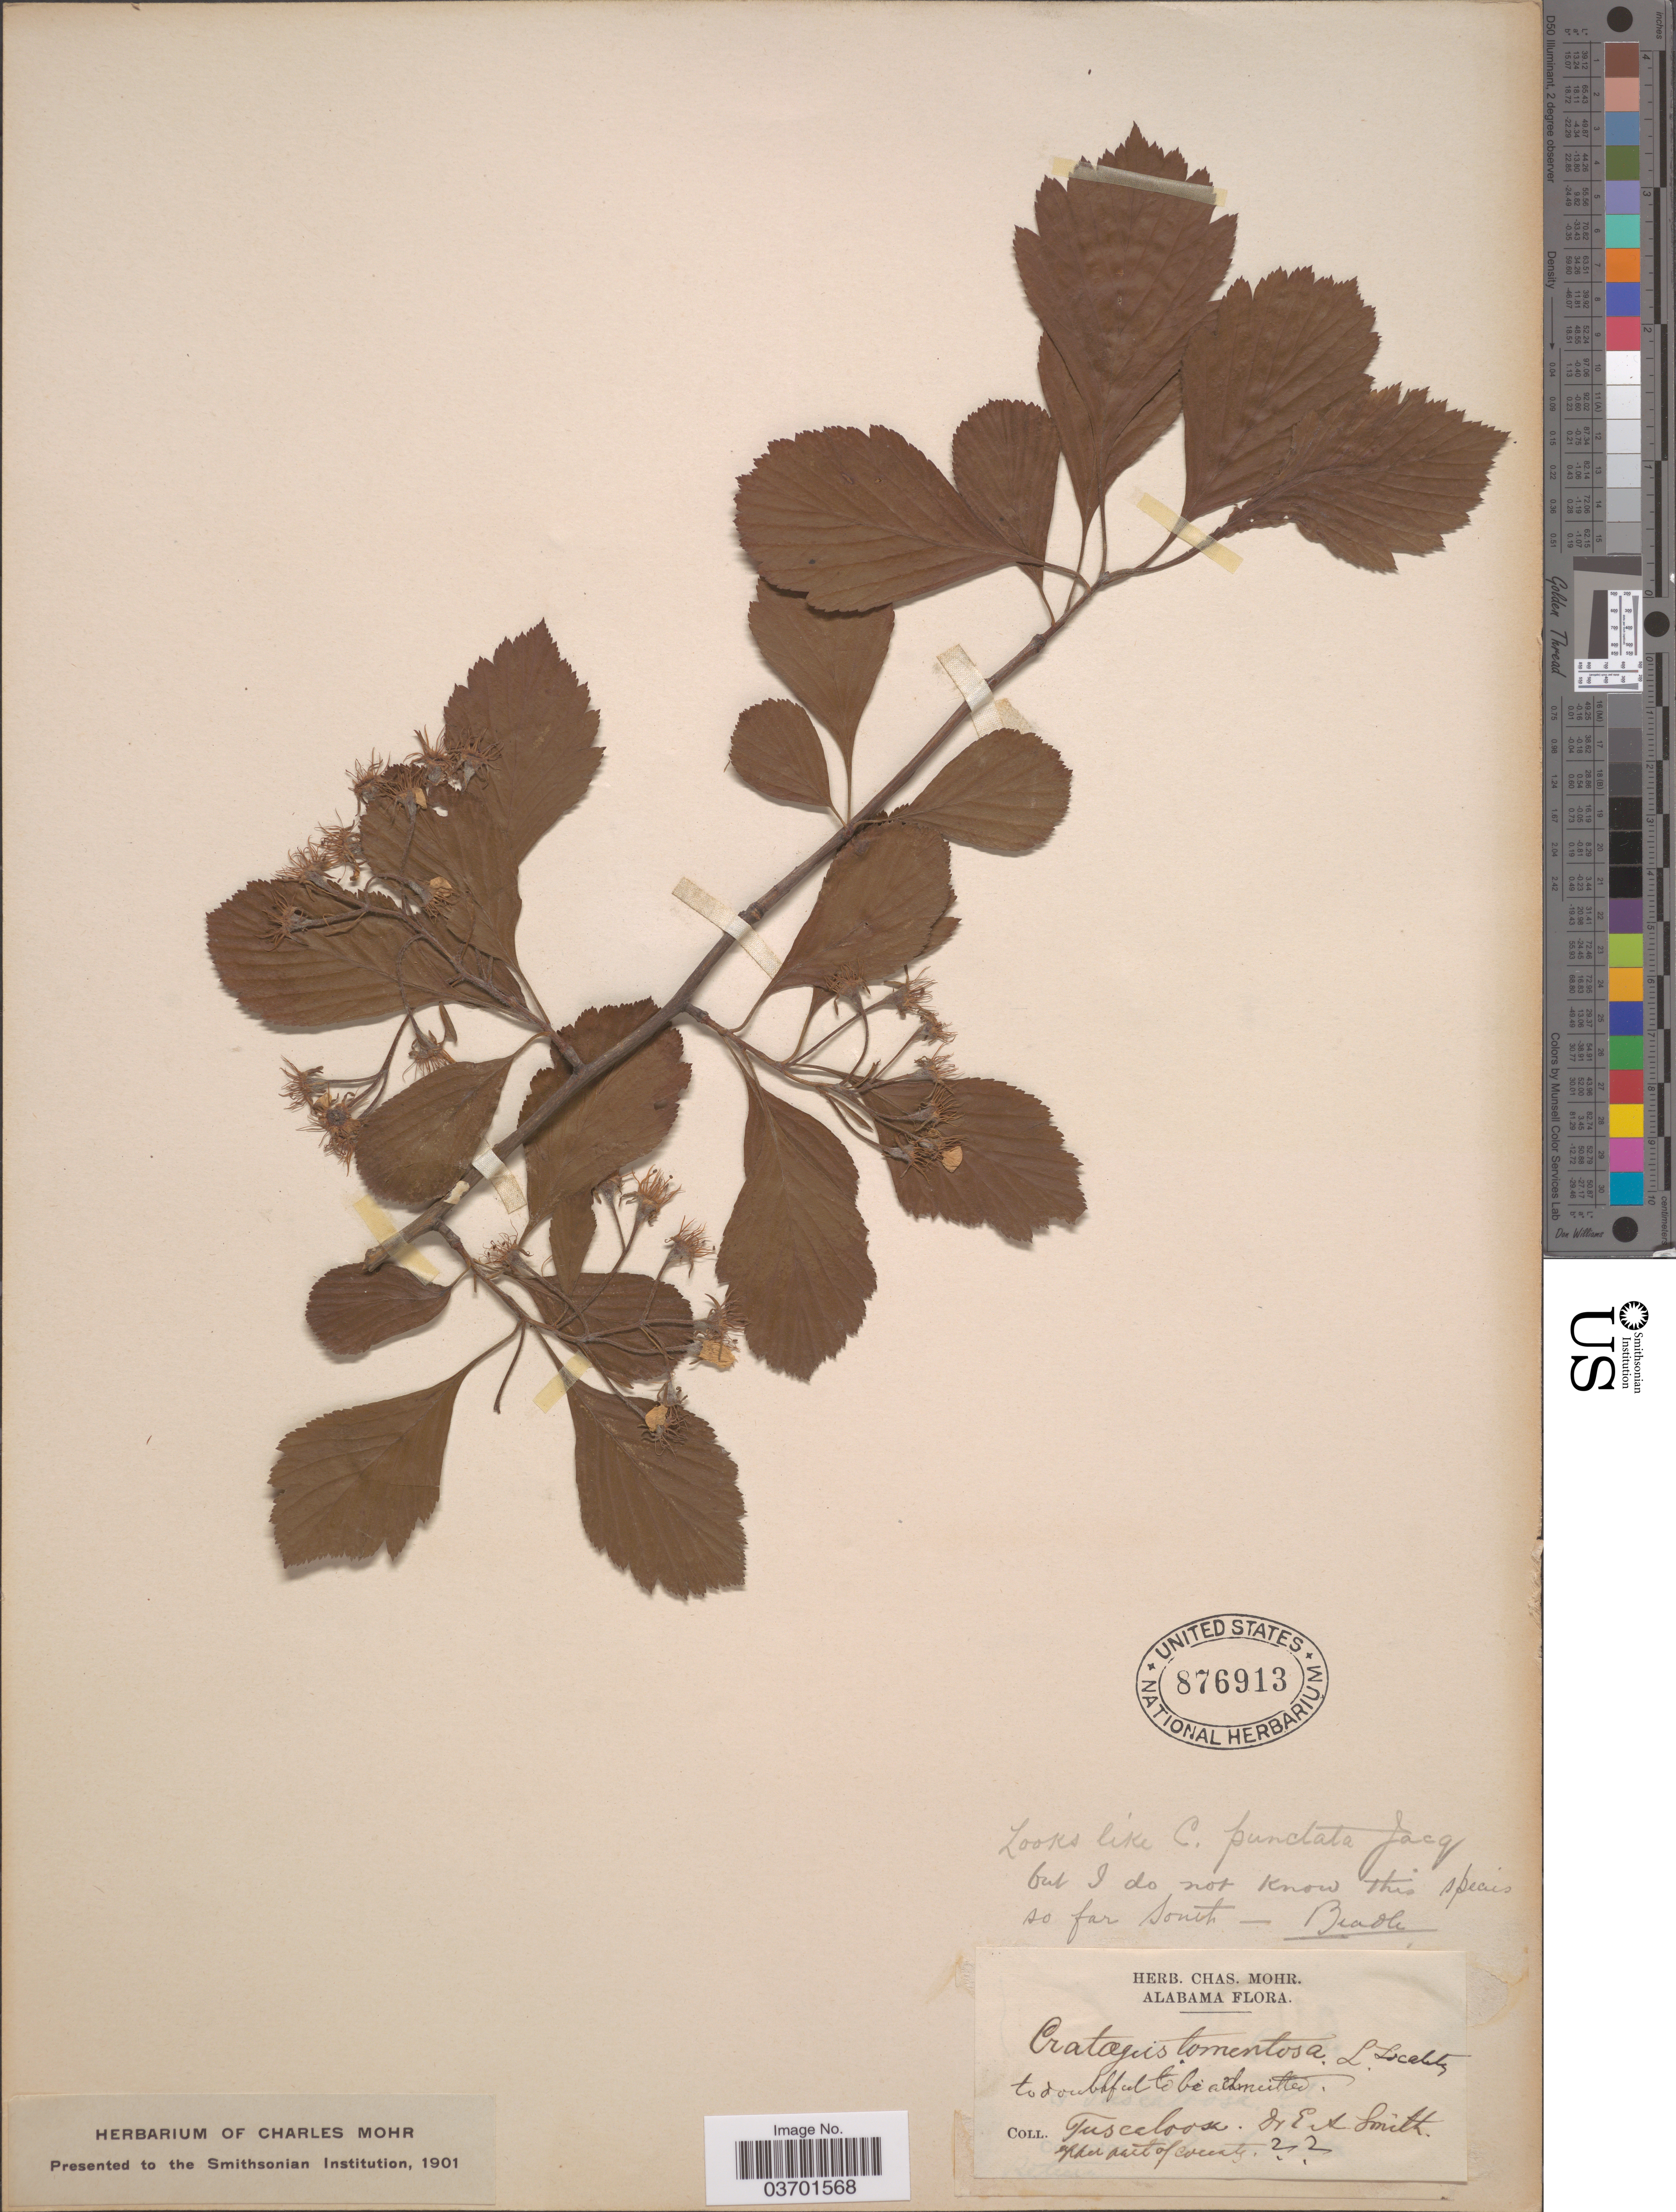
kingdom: Plantae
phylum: Tracheophyta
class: Magnoliopsida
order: Rosales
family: Rosaceae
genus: Crataegus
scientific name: Crataegus punctata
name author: Jacq.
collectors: E. A. Smith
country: United States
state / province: Alabama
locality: Tuscaloosa.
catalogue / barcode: US 876913